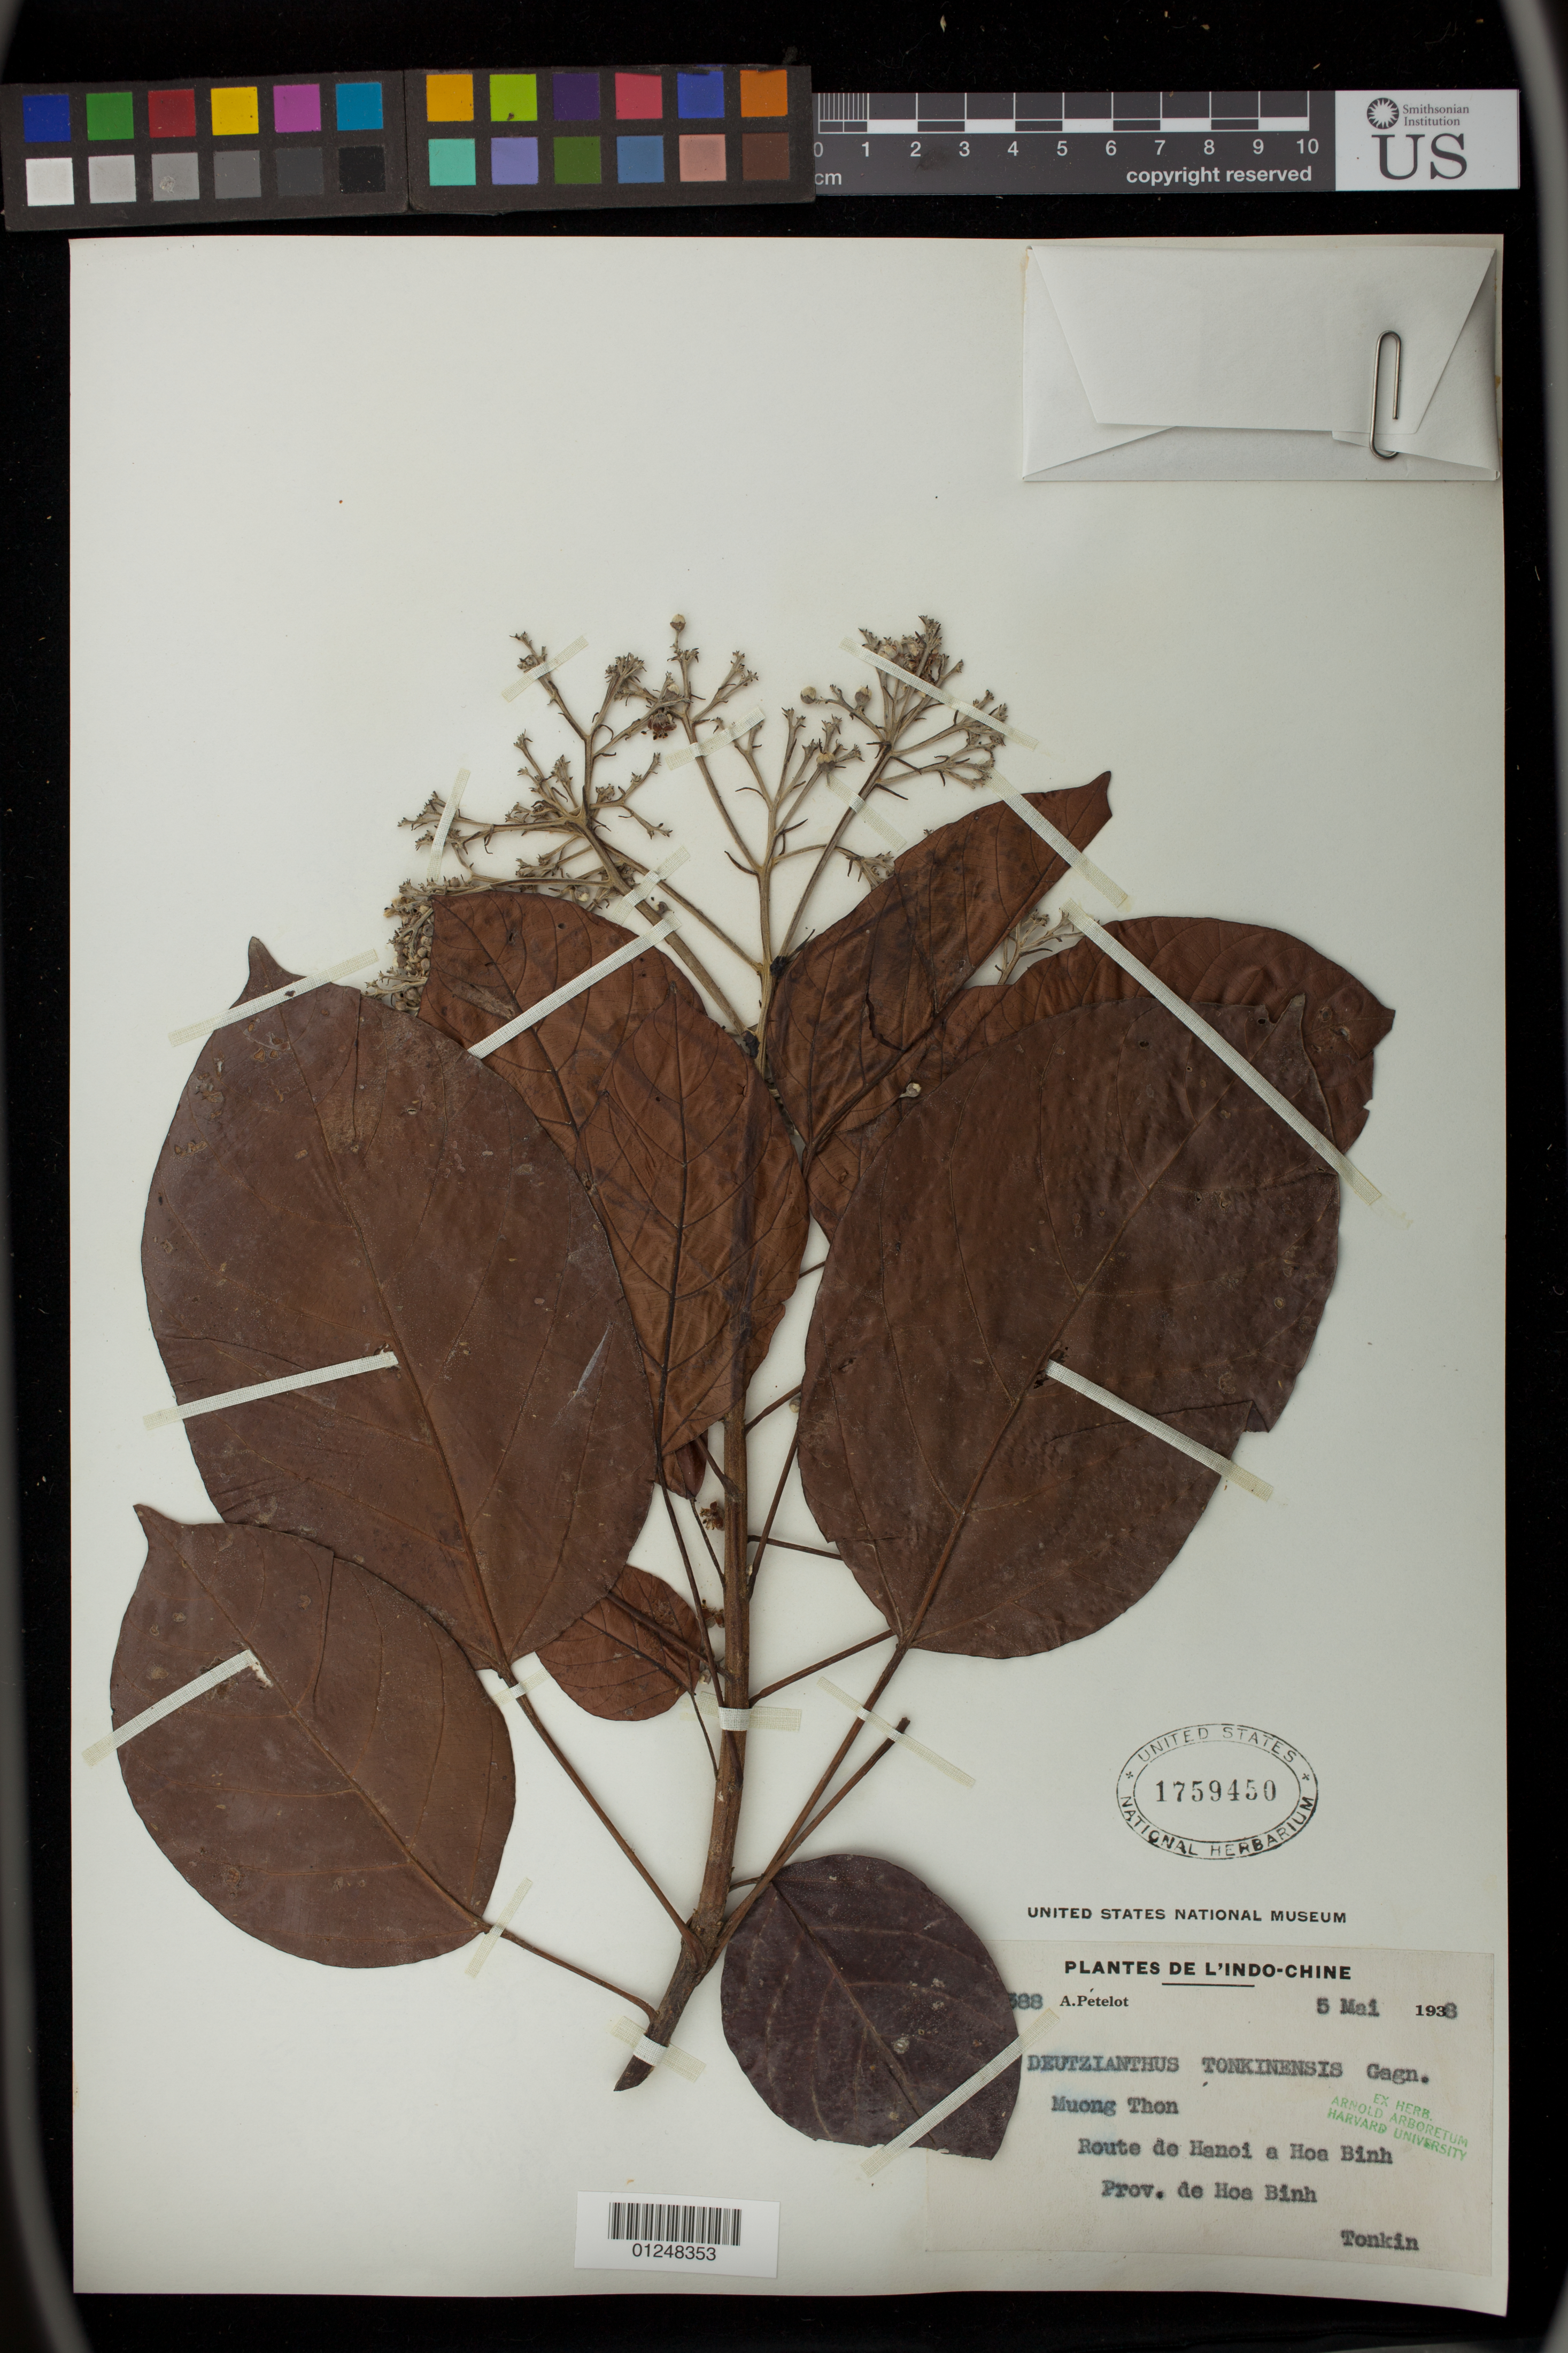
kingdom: Plantae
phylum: Tracheophyta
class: Magnoliopsida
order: Malpighiales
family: Euphorbiaceae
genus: Deutzianthus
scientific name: Deutzianthus tonkinensis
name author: Gagnep.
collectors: A. Petelot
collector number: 388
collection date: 1938-05-05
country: Vietnam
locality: Muong Thon, Route de Hanoi a Hoa Binh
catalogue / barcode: US 1759450